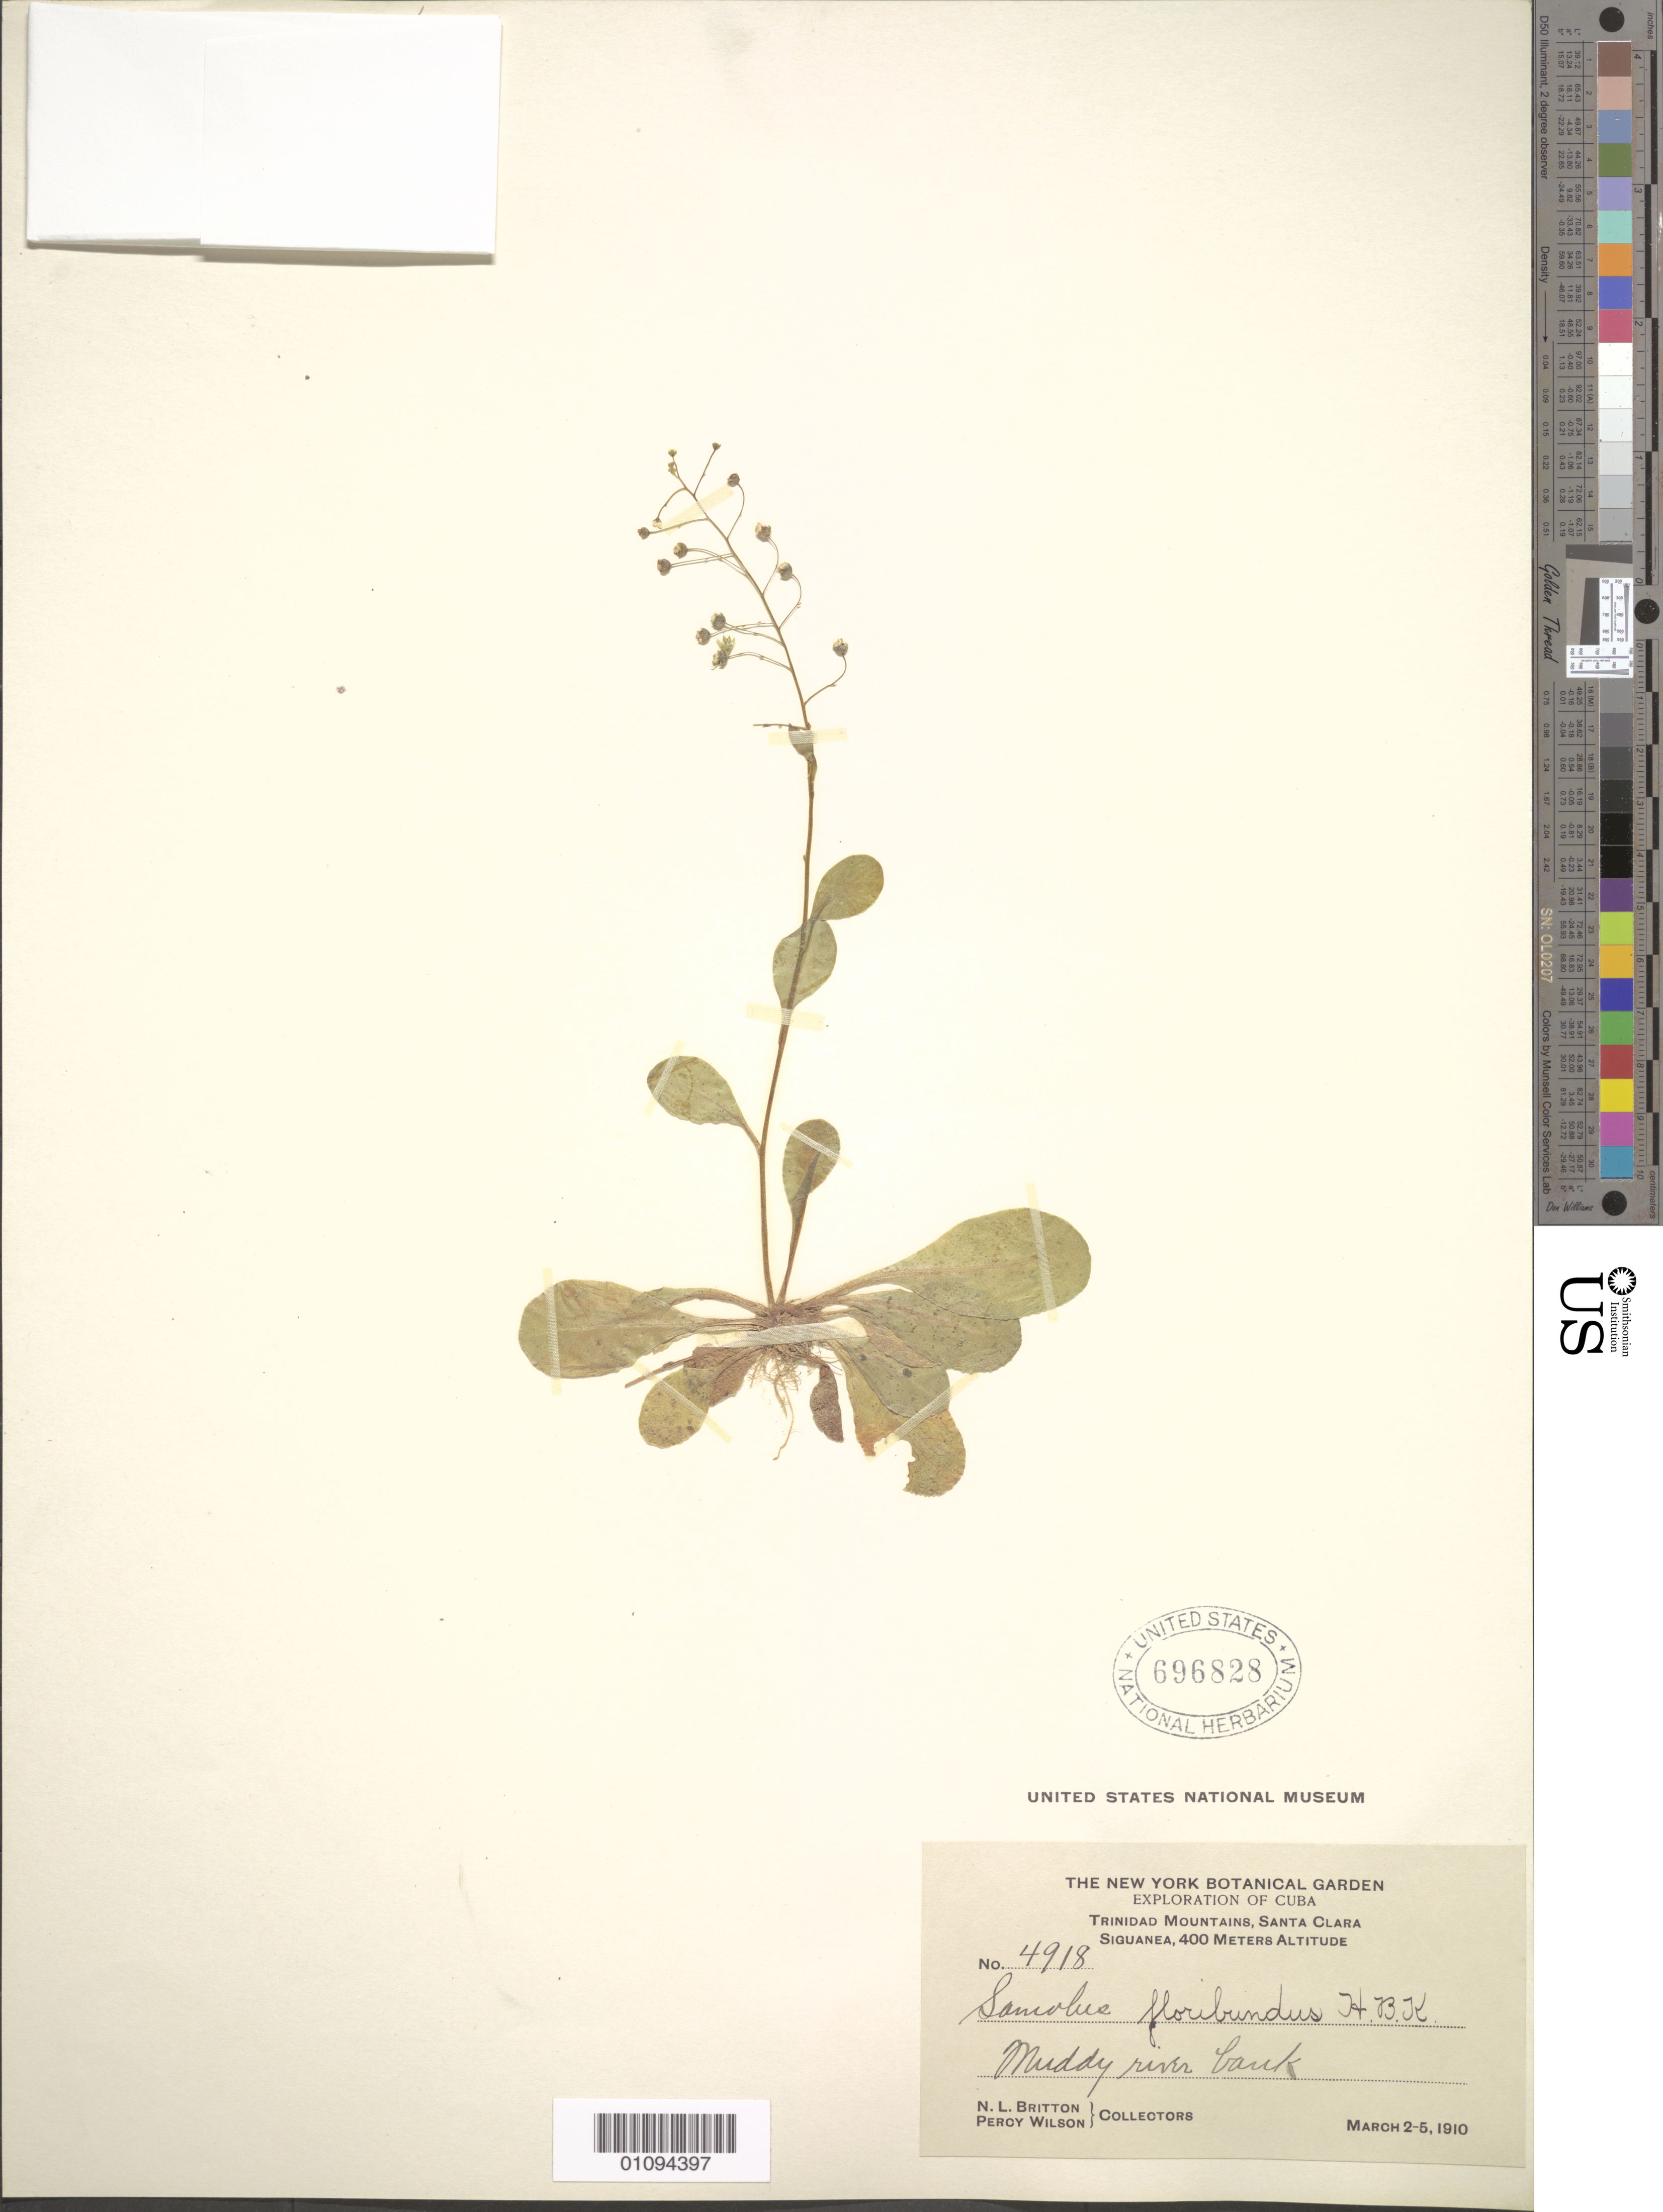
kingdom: Plantae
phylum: Tracheophyta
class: Magnoliopsida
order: Ericales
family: Primulaceae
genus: Samolus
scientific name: Samolus floribundus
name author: Kunth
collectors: N. Britton & P. Wilson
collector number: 4918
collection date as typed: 02 Mar 1910 to 05 Mar 1910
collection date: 1910-03-02/1910-03-05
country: Cuba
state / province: Isla de La Juventud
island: Isla de la Juventud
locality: Trinidad Mountains, Santa Clara, Siguanea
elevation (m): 400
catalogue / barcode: US 696828